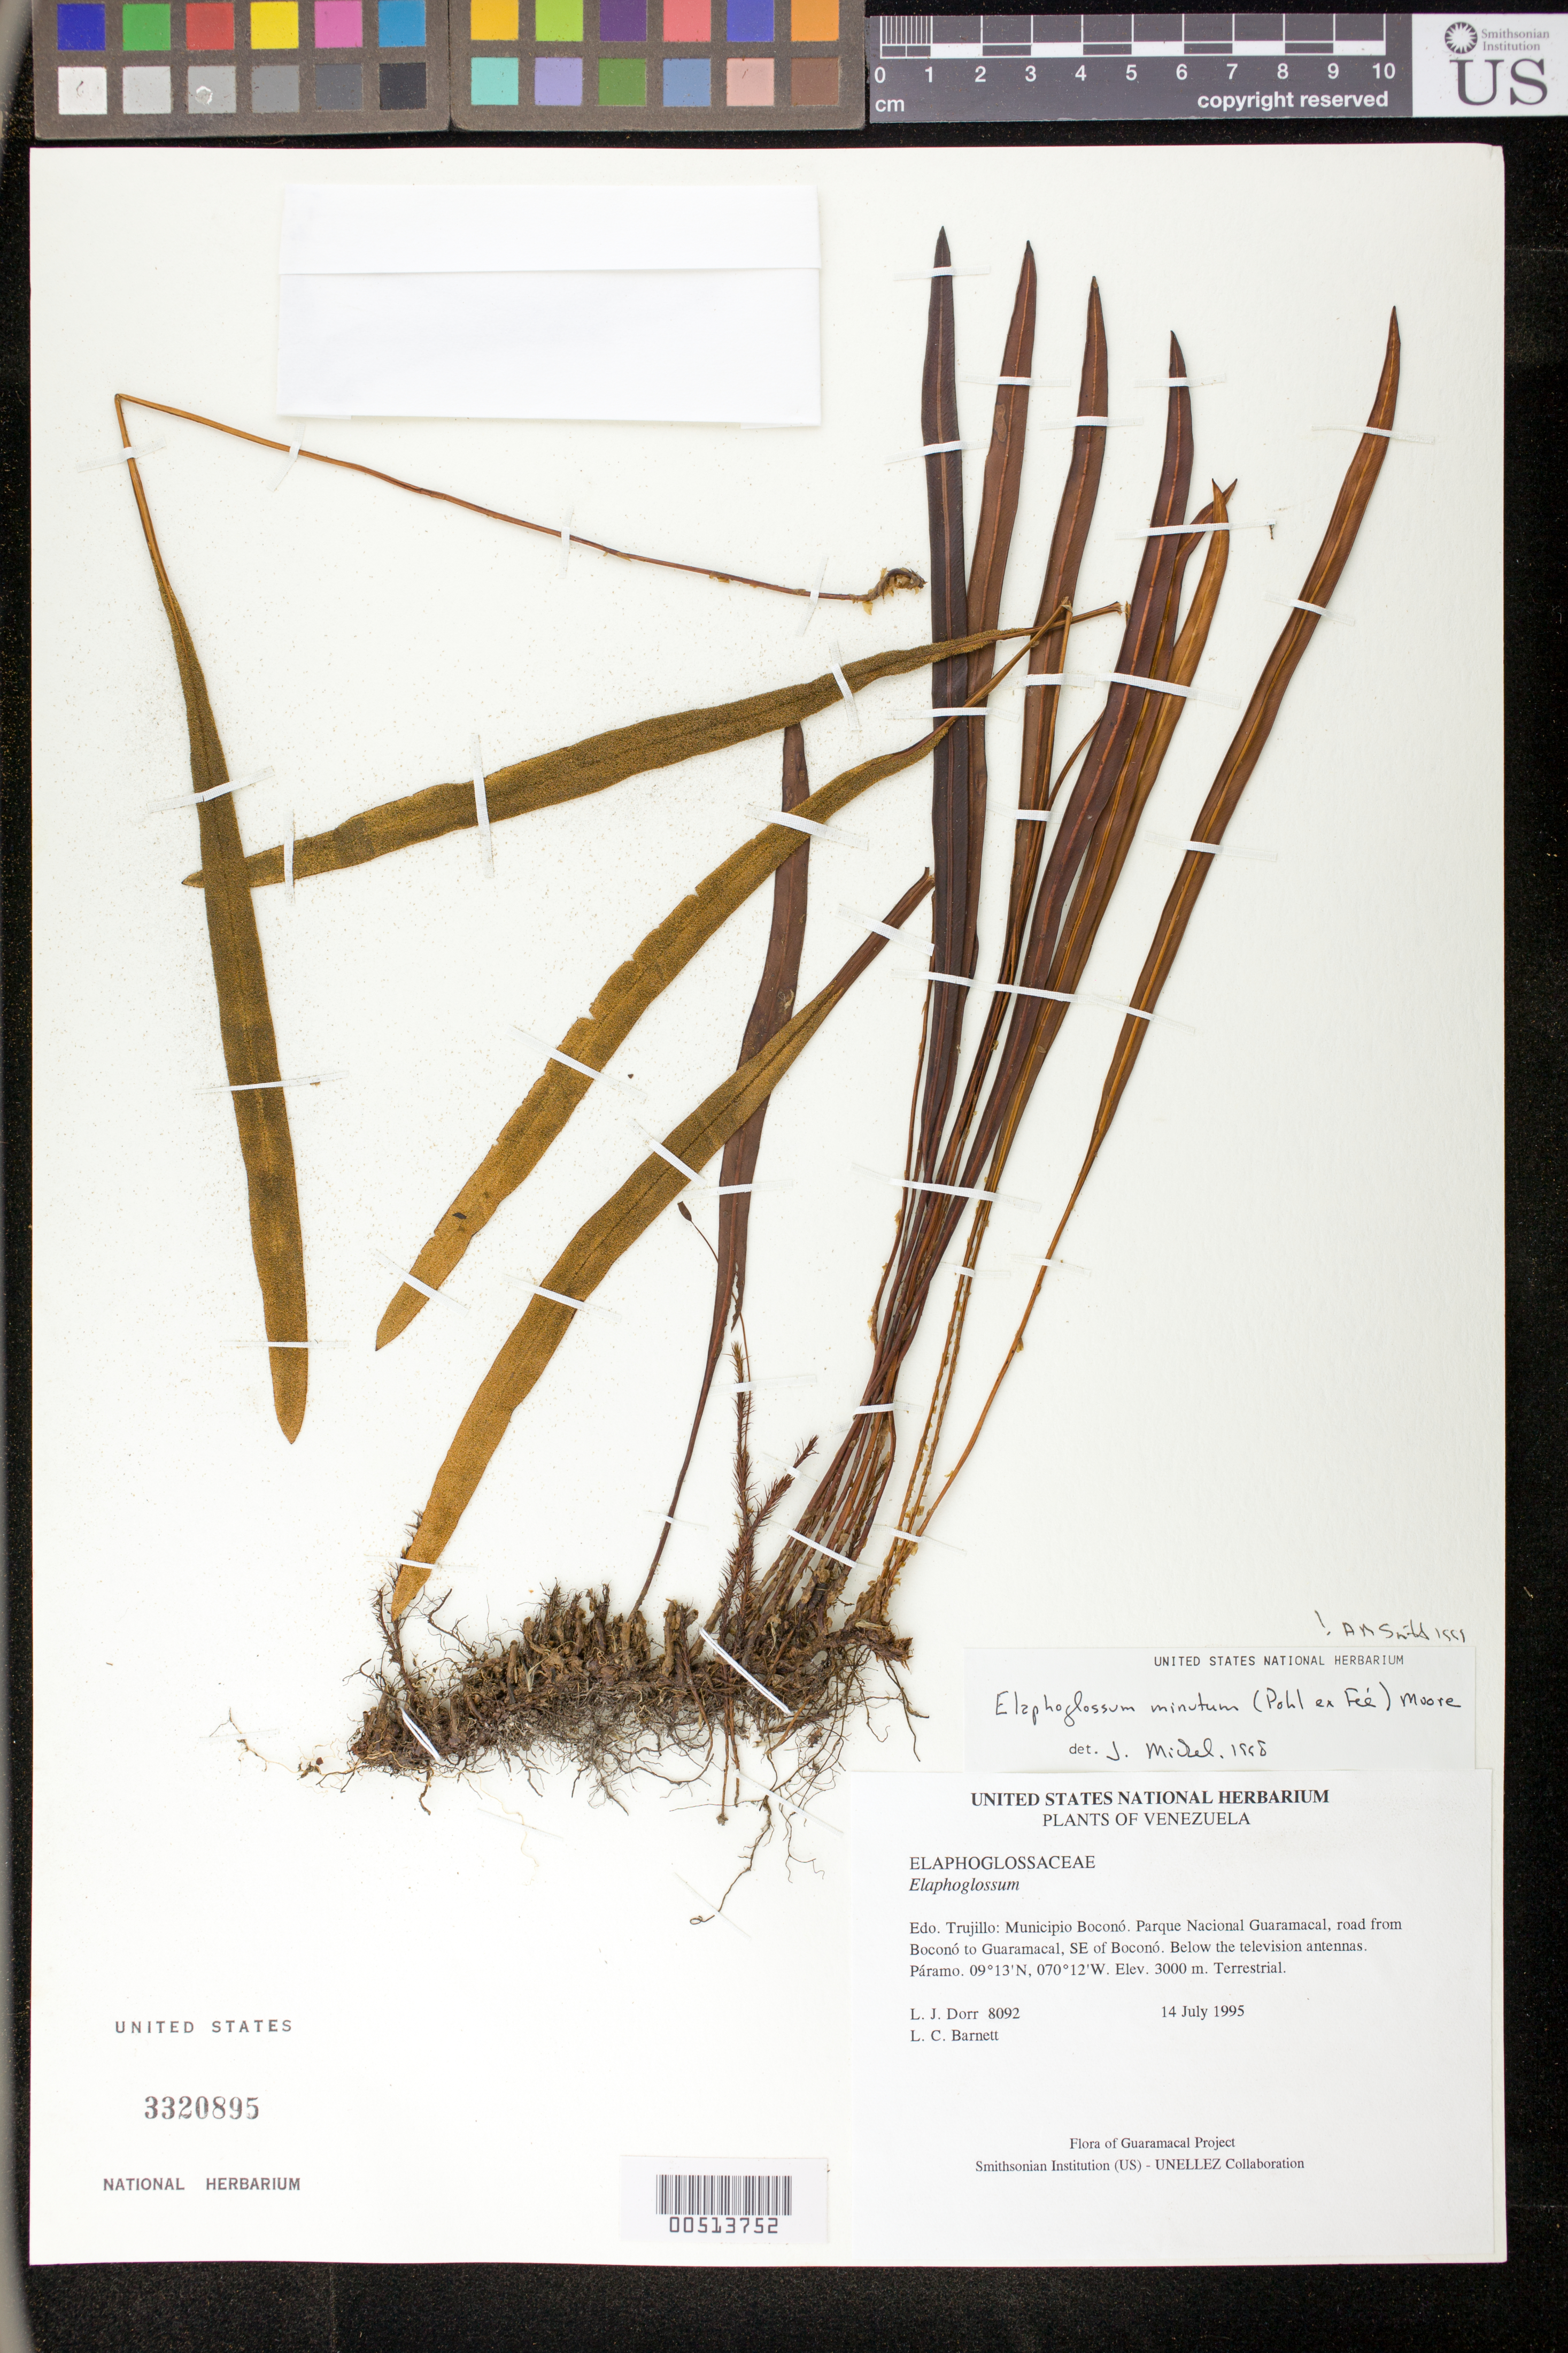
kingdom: Plantae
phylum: Tracheophyta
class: Polypodiopsida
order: Polypodiales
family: Dryopteridaceae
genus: Elaphoglossum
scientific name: Elaphoglossum gayanum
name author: (Fée) T. Moore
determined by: Vasco, A.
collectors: L. J. Dorr & L. C. Barnett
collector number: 8092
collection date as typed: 14 Jul 1995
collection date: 1995-07-14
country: Venezuela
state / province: Trujillo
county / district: Boconó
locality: Parque Nacional Guaramacal, road from Boconó to Guaramacal, SE of Boconó. Below the television antennas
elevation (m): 3000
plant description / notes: NY, PORT, UC, US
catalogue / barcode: US 3320895